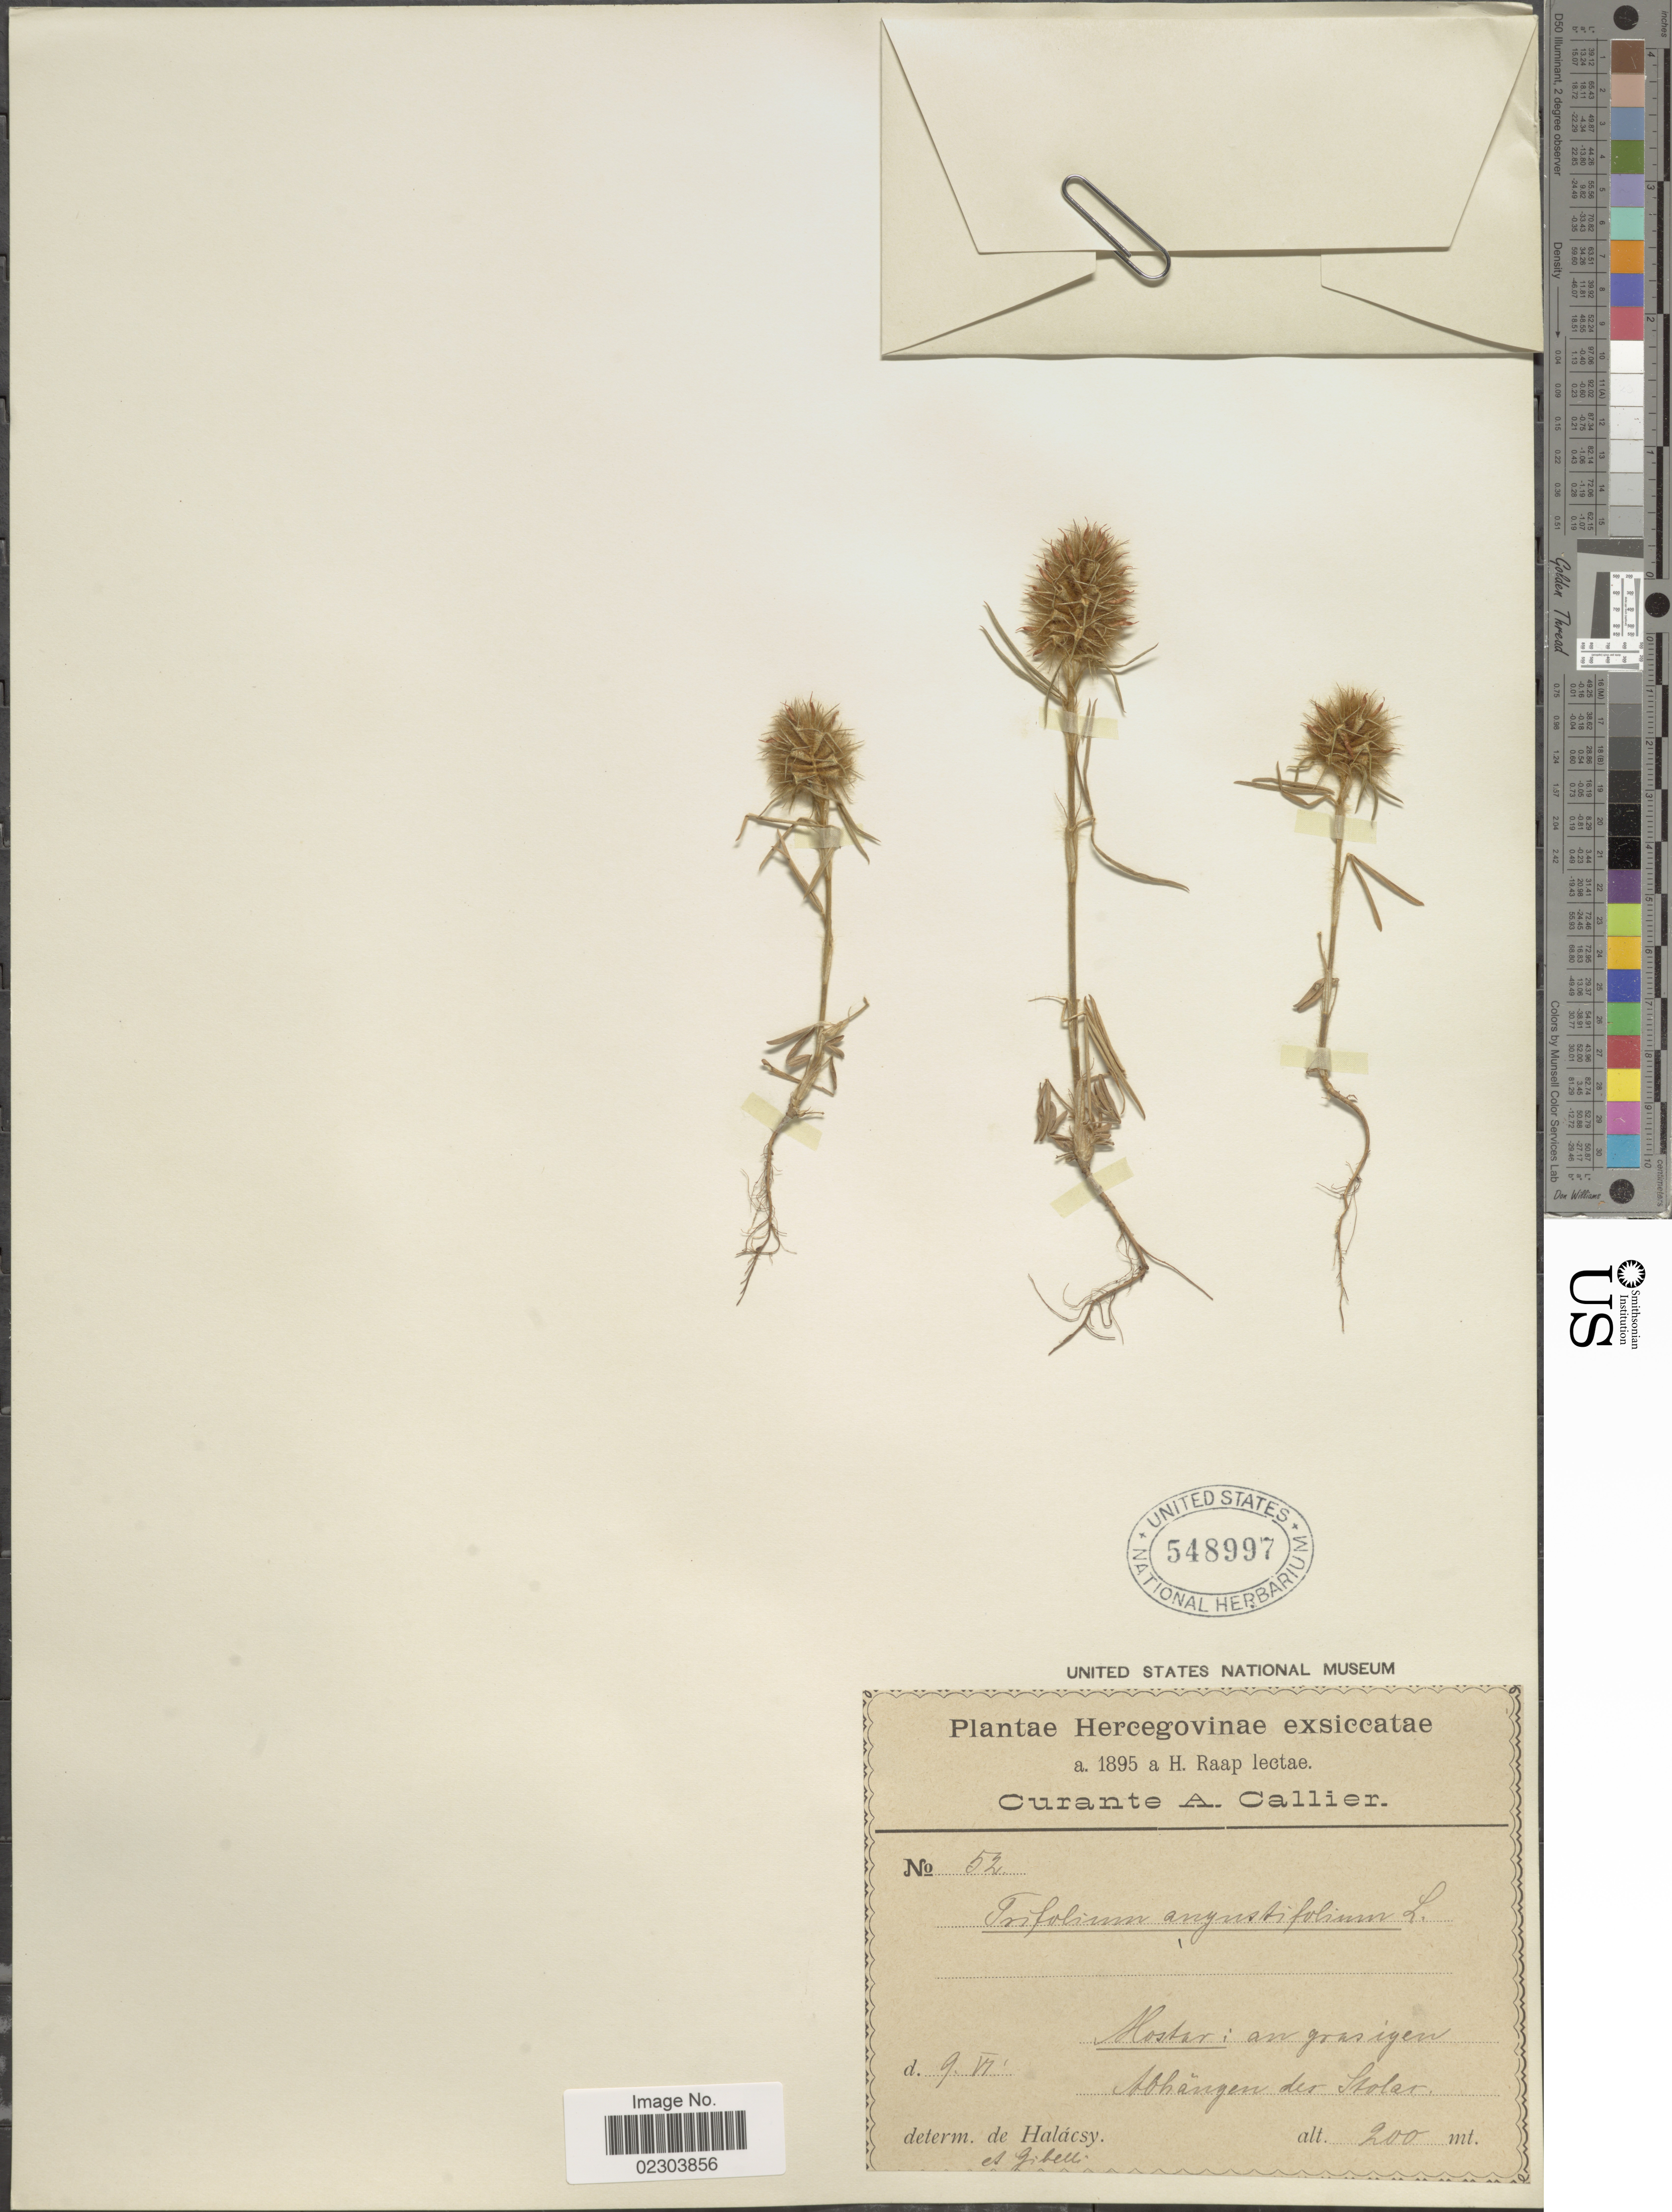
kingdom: Plantae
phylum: Tracheophyta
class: Magnoliopsida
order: Fabales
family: Fabaceae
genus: Trifolium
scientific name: Trifolium angustifolium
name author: L.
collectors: C. A. Callier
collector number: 52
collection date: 1895-06-09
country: Bosnia and Herzegovina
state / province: Federation of B&H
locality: Hostar: an grasigen Aohangen der Isotar [interpreted] Mostar; Stolac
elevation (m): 200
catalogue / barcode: US 548997